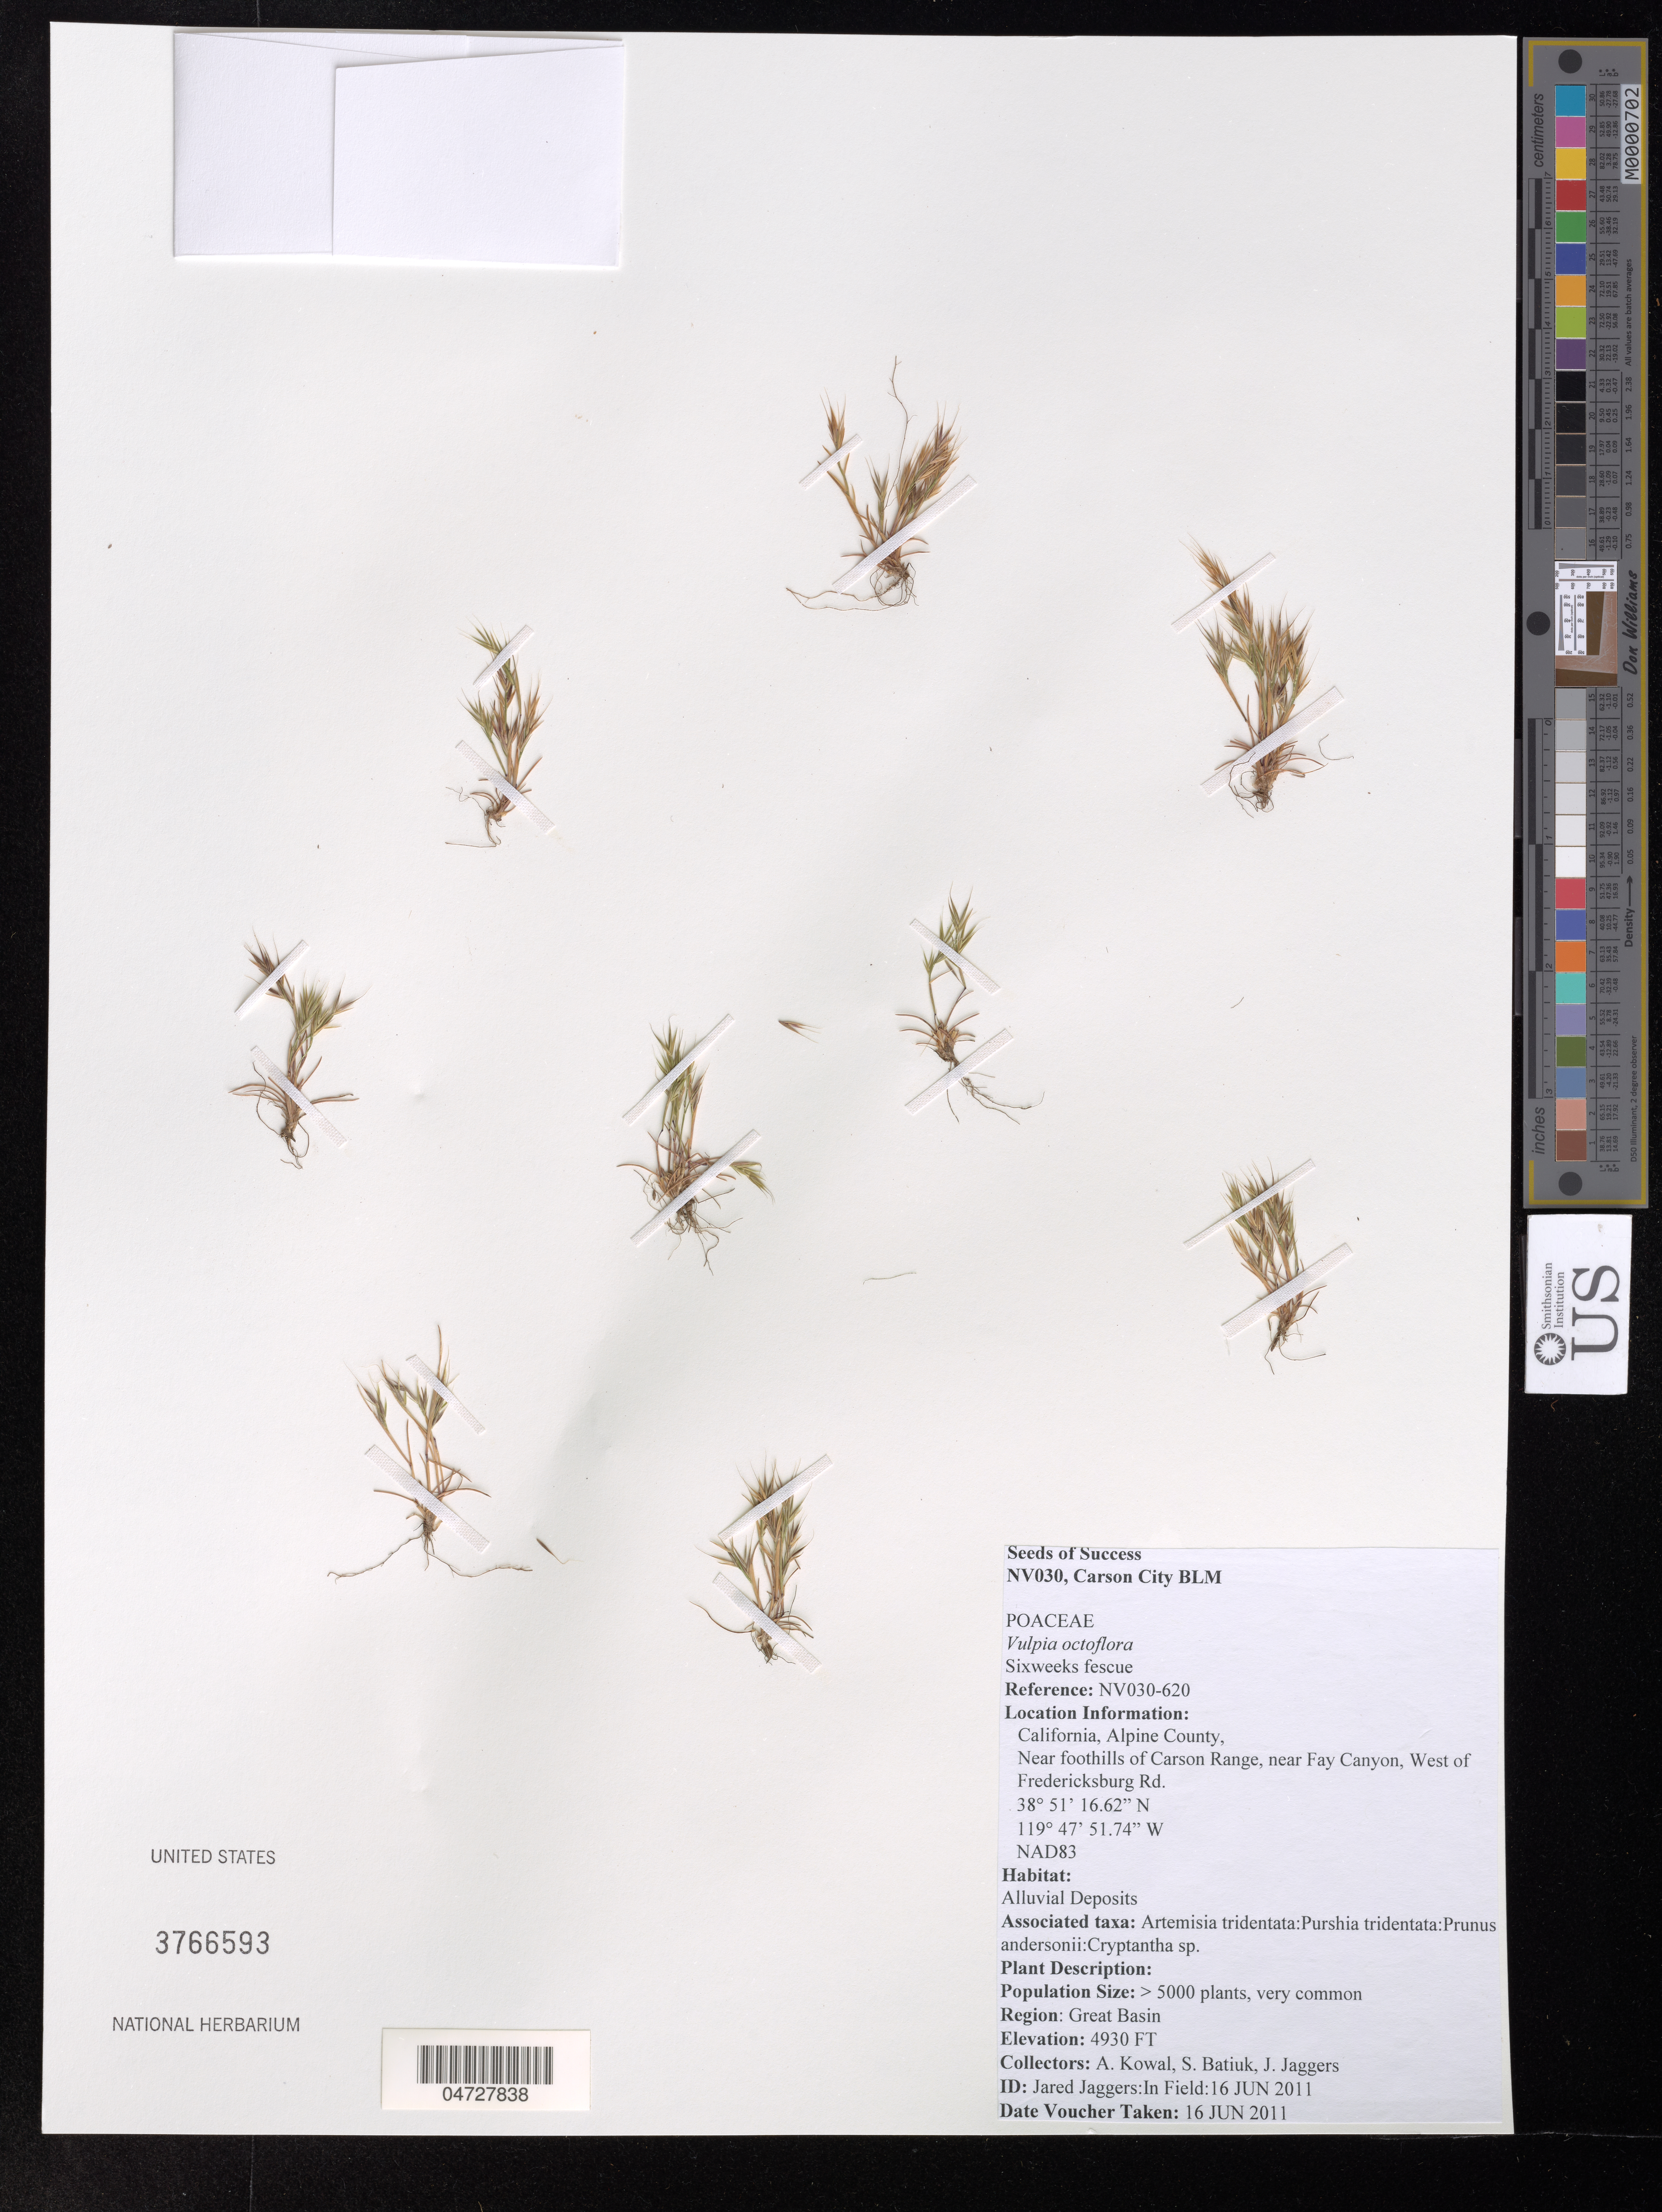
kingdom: Plantae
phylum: Tracheophyta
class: Liliopsida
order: Poales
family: Poaceae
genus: Vulpia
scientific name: Vulpia octoflora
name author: (Walter) Rydb.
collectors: A. Kowal, S. Batiuk & J. Jaggers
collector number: NV030-620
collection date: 2011-06-16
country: United States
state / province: California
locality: Alpine County. Near foothills of Carson Range, near Fay Canyon, West of Fredericksburg.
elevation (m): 1503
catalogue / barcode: US 3766593